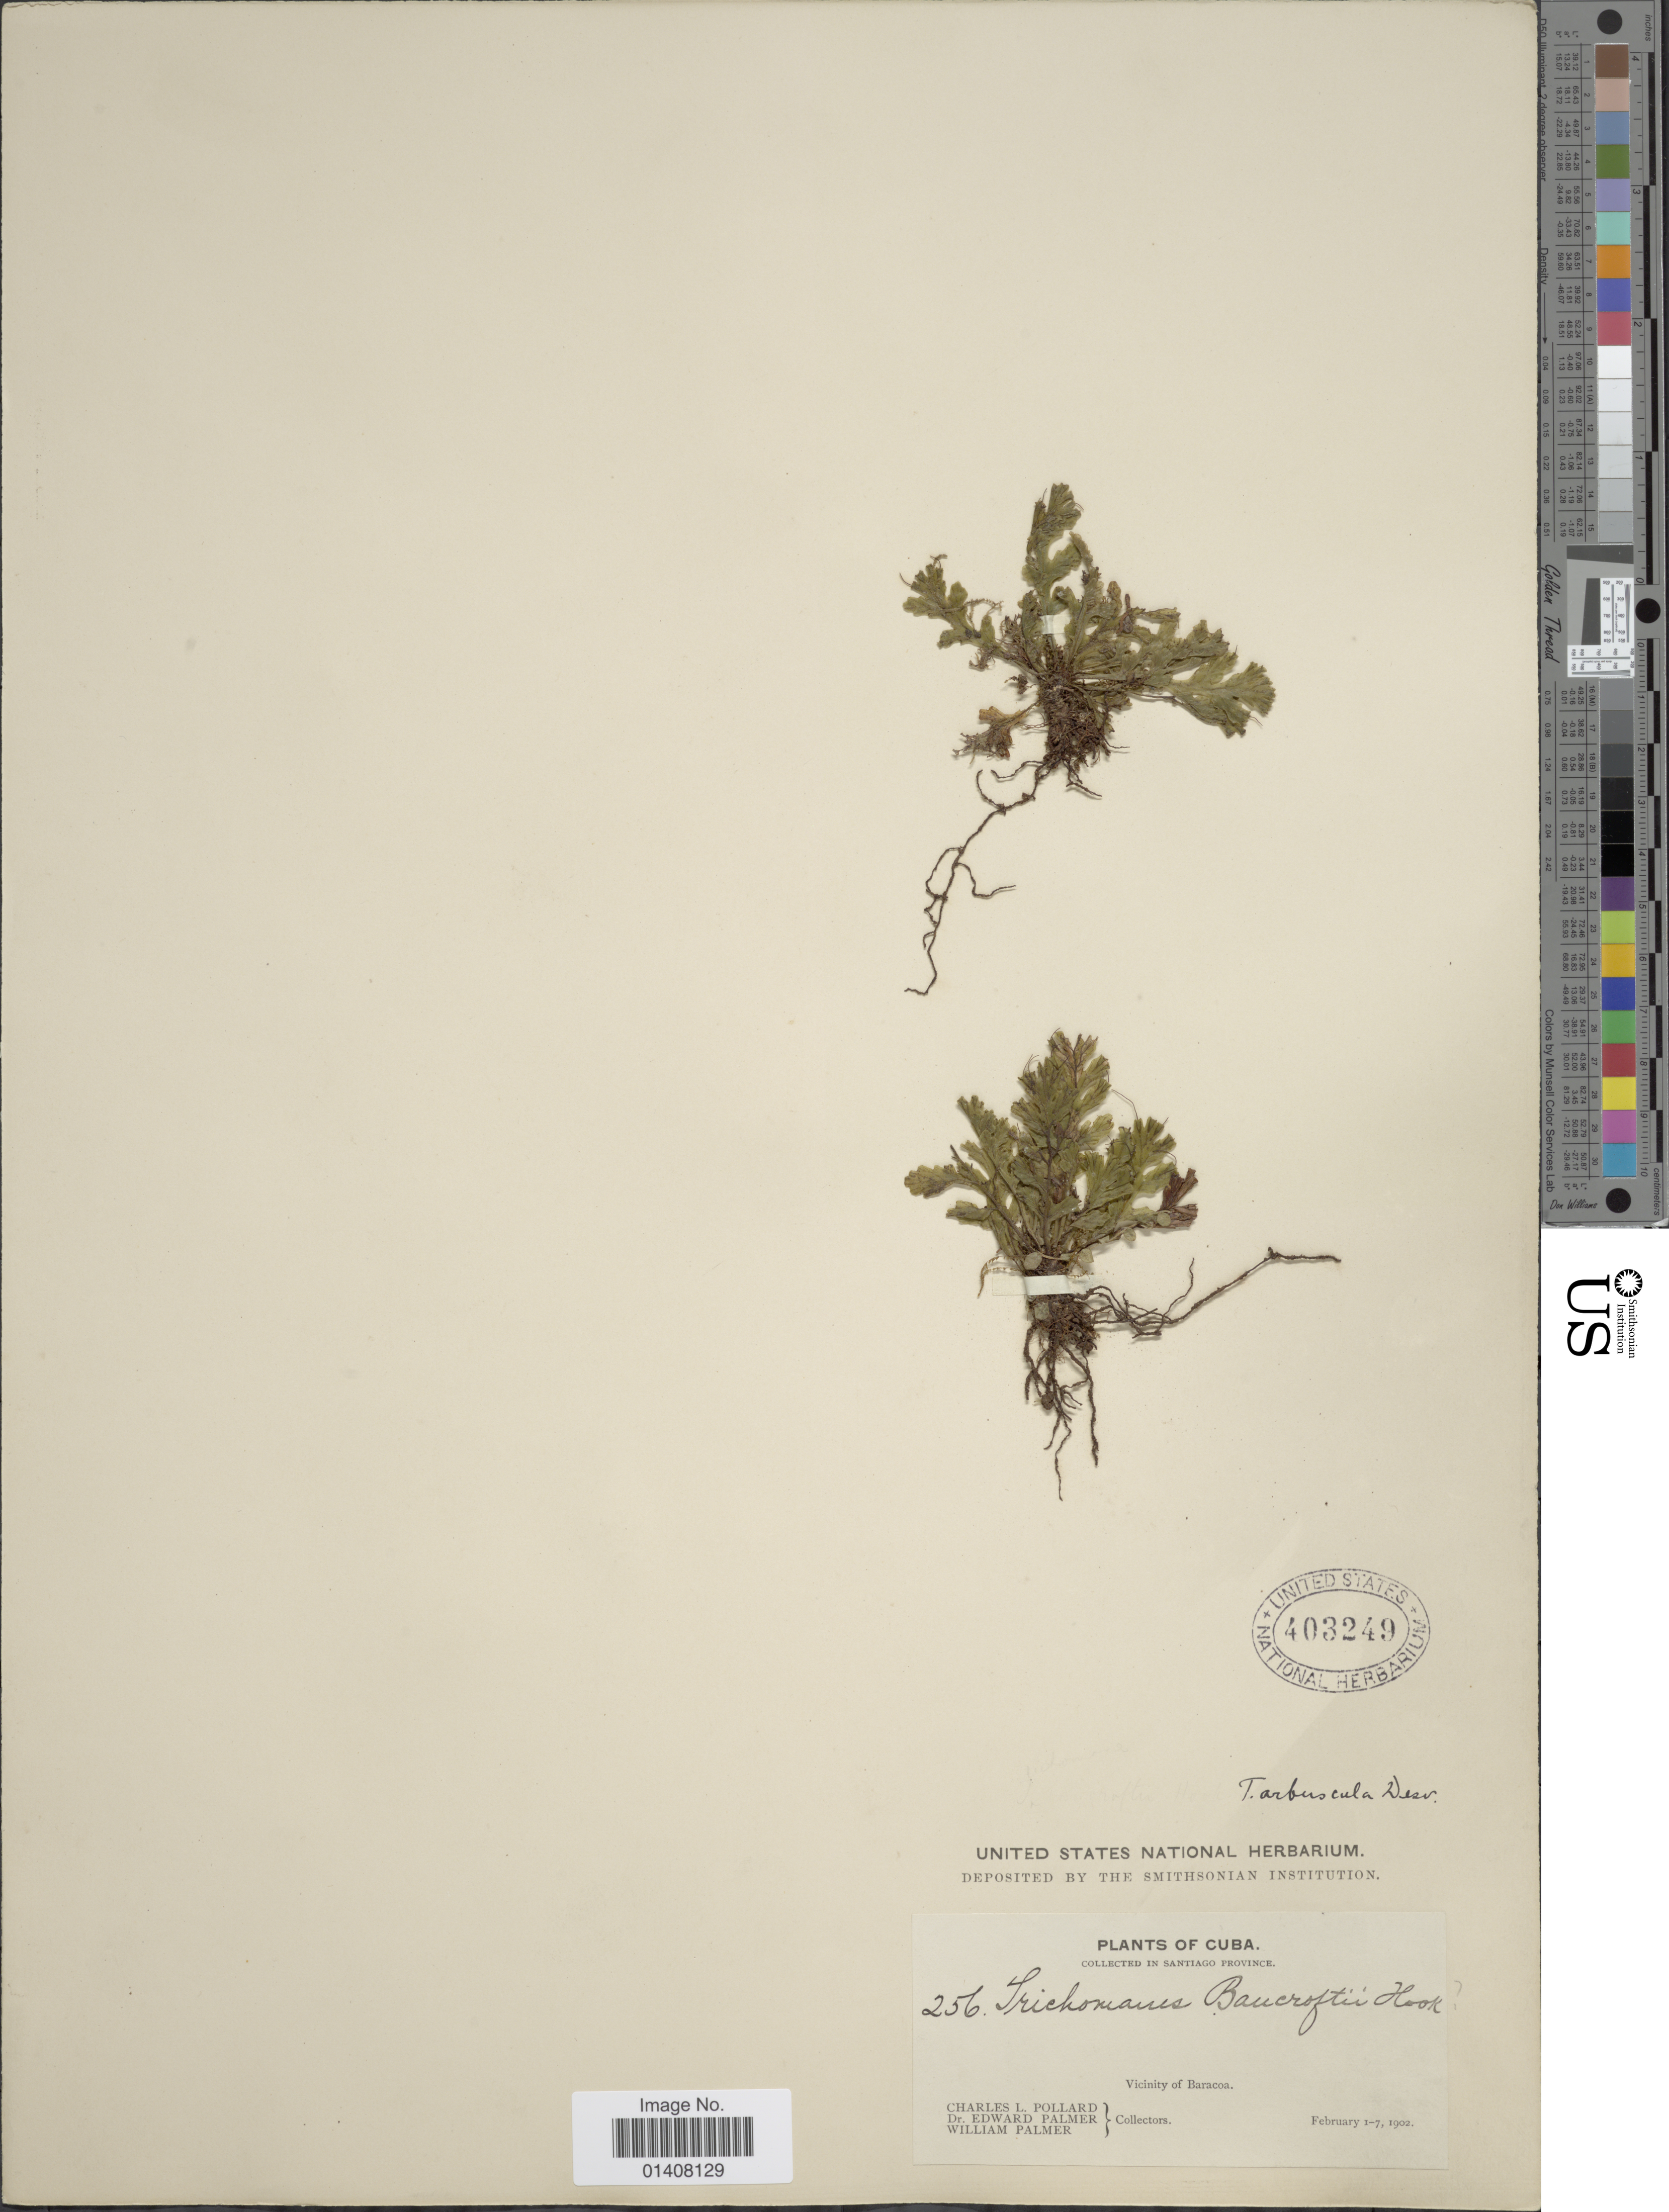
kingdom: Plantae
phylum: Tracheophyta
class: Polypodiopsida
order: Hymenophyllales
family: Hymenophyllaceae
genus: Trichomanes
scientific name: Trichomanes holopterum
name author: Kunze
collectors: C. L. Pollard, E. Palmer & W. Palmer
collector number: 256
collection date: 1902-02-01/1902-02-07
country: Cuba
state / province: Santiago de Cuba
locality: Santiago Province, Vicinity Of Baracoa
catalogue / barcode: US 403249